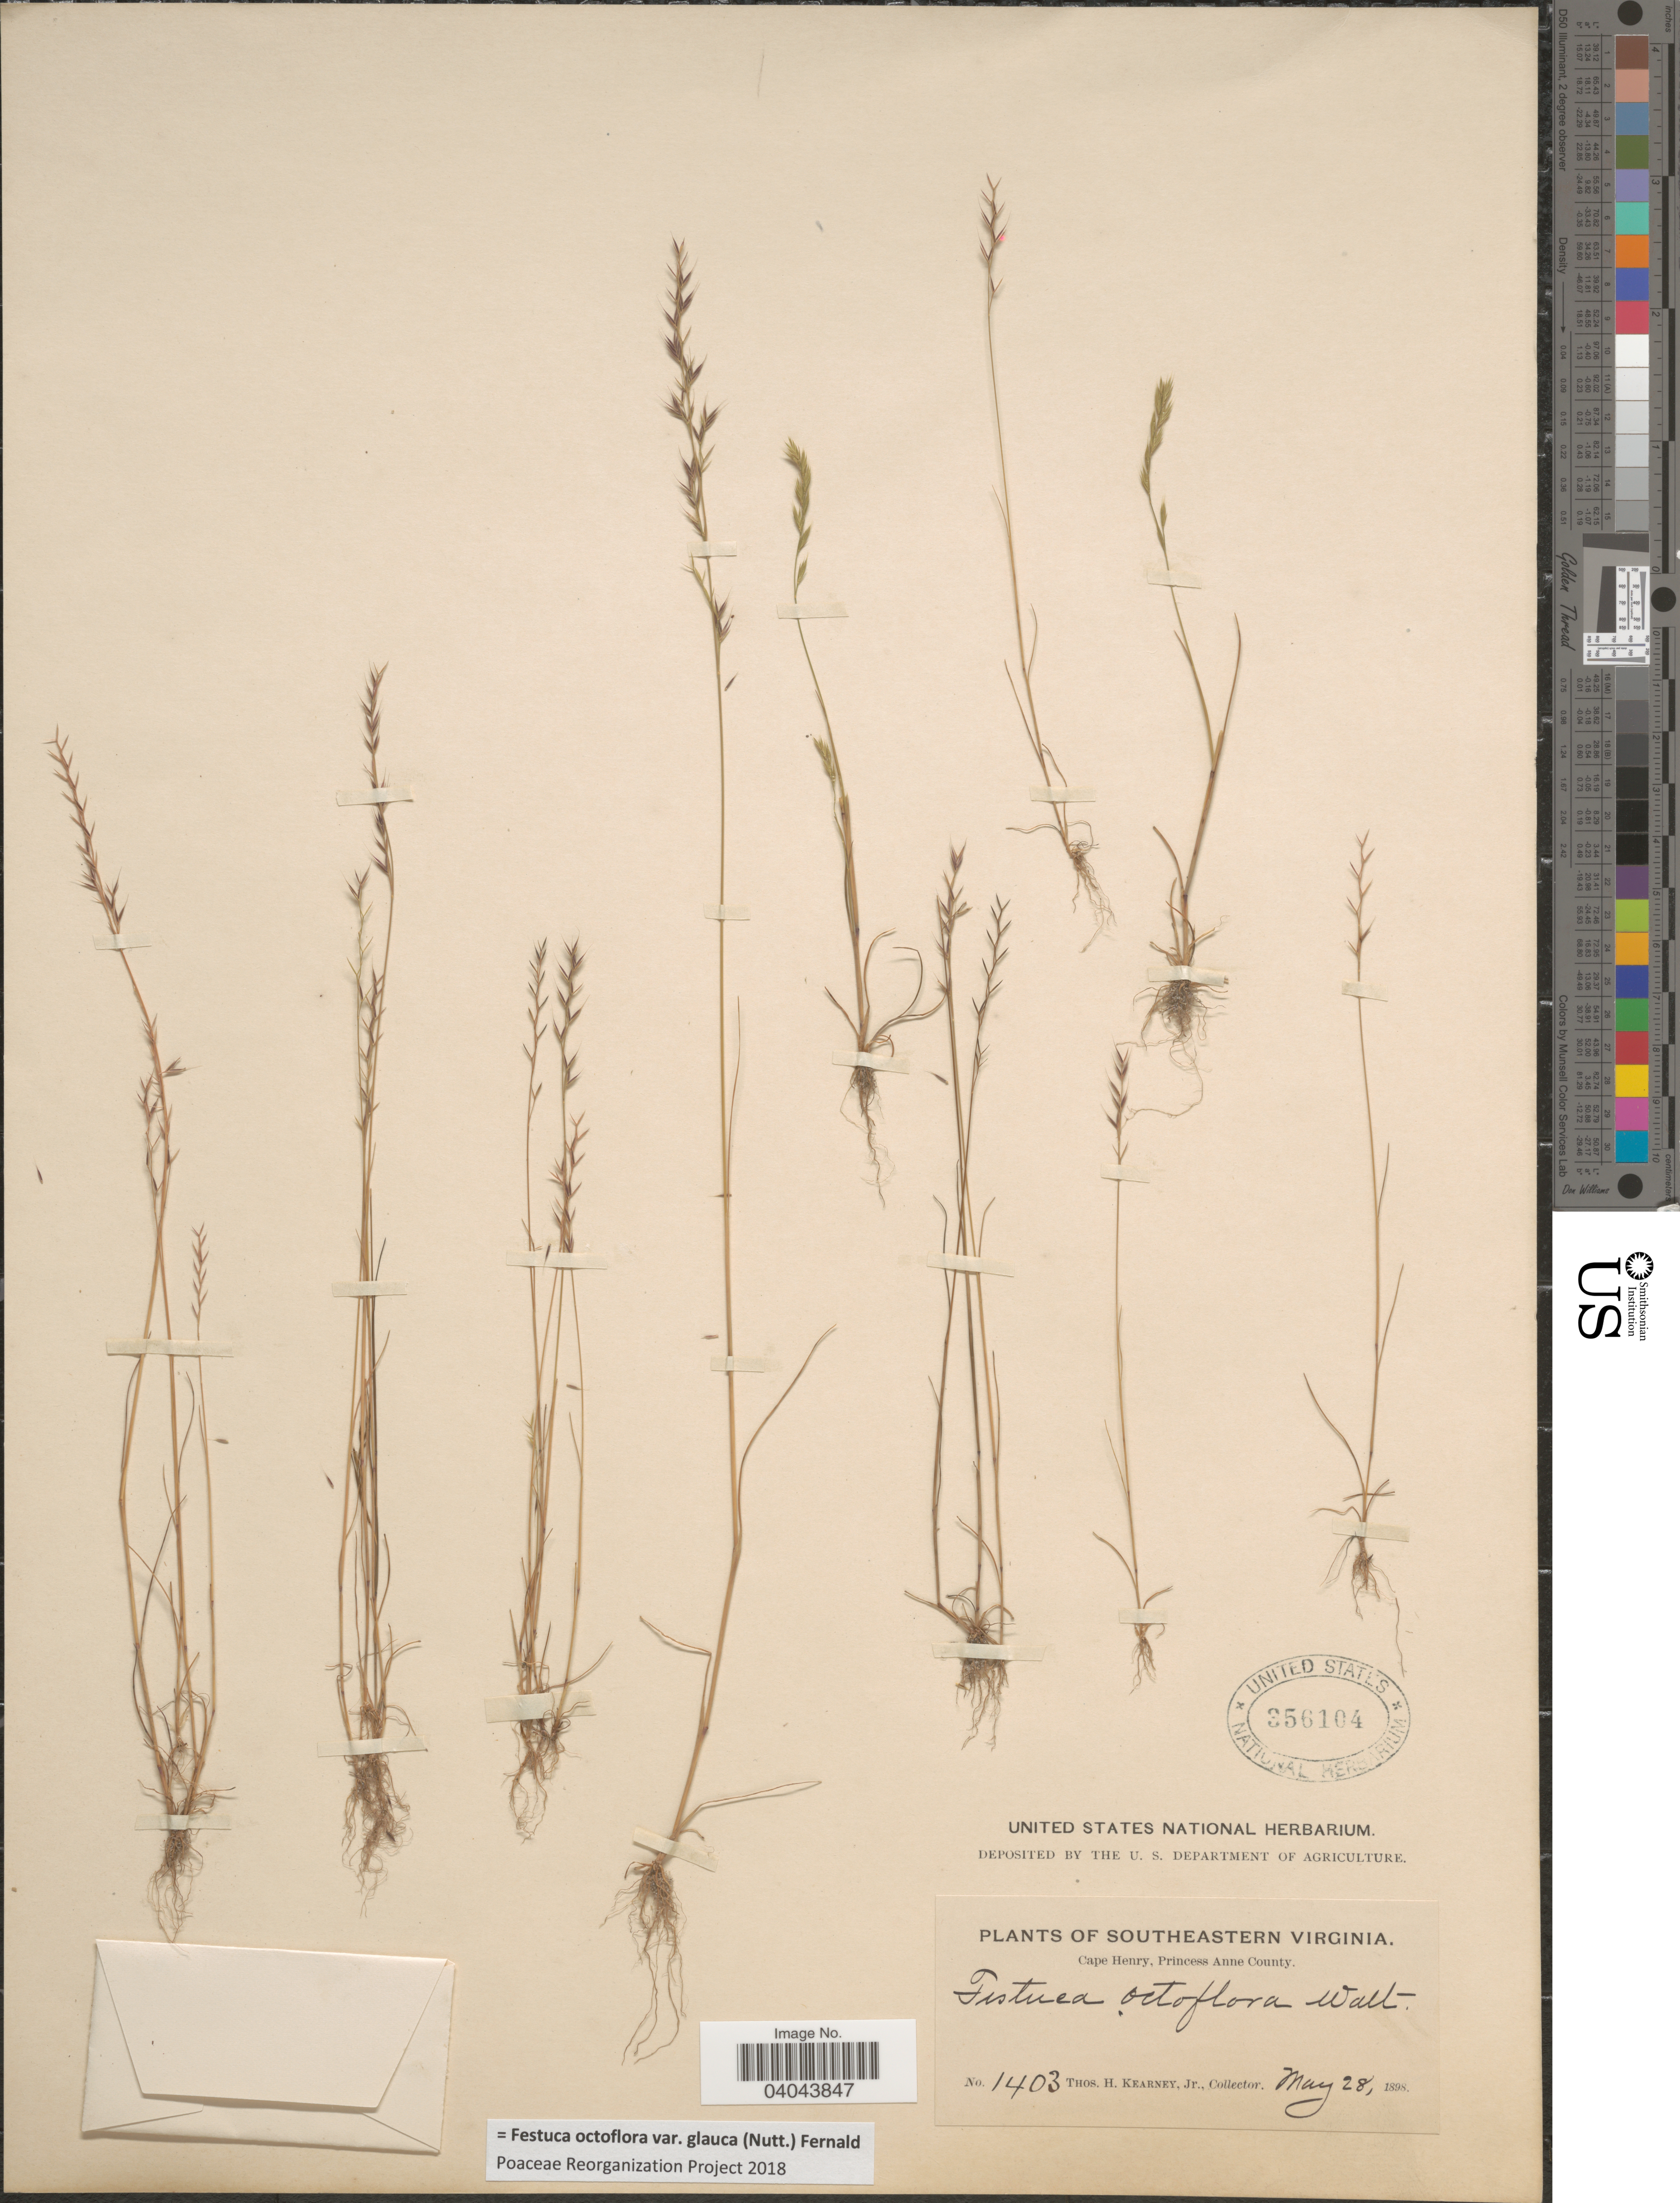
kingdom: Plantae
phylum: Tracheophyta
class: Liliopsida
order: Poales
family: Poaceae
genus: Festuca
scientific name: Festuca octoflora var. glauca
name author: (Nutt.) Fernald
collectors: T. H. Kearney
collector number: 1403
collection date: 1898-05-28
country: United States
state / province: Virginia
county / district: City of Virginia Beach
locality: Southeastern Virginia. Cape Henry, Princess Anne (=historic county name) County.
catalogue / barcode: US 356104